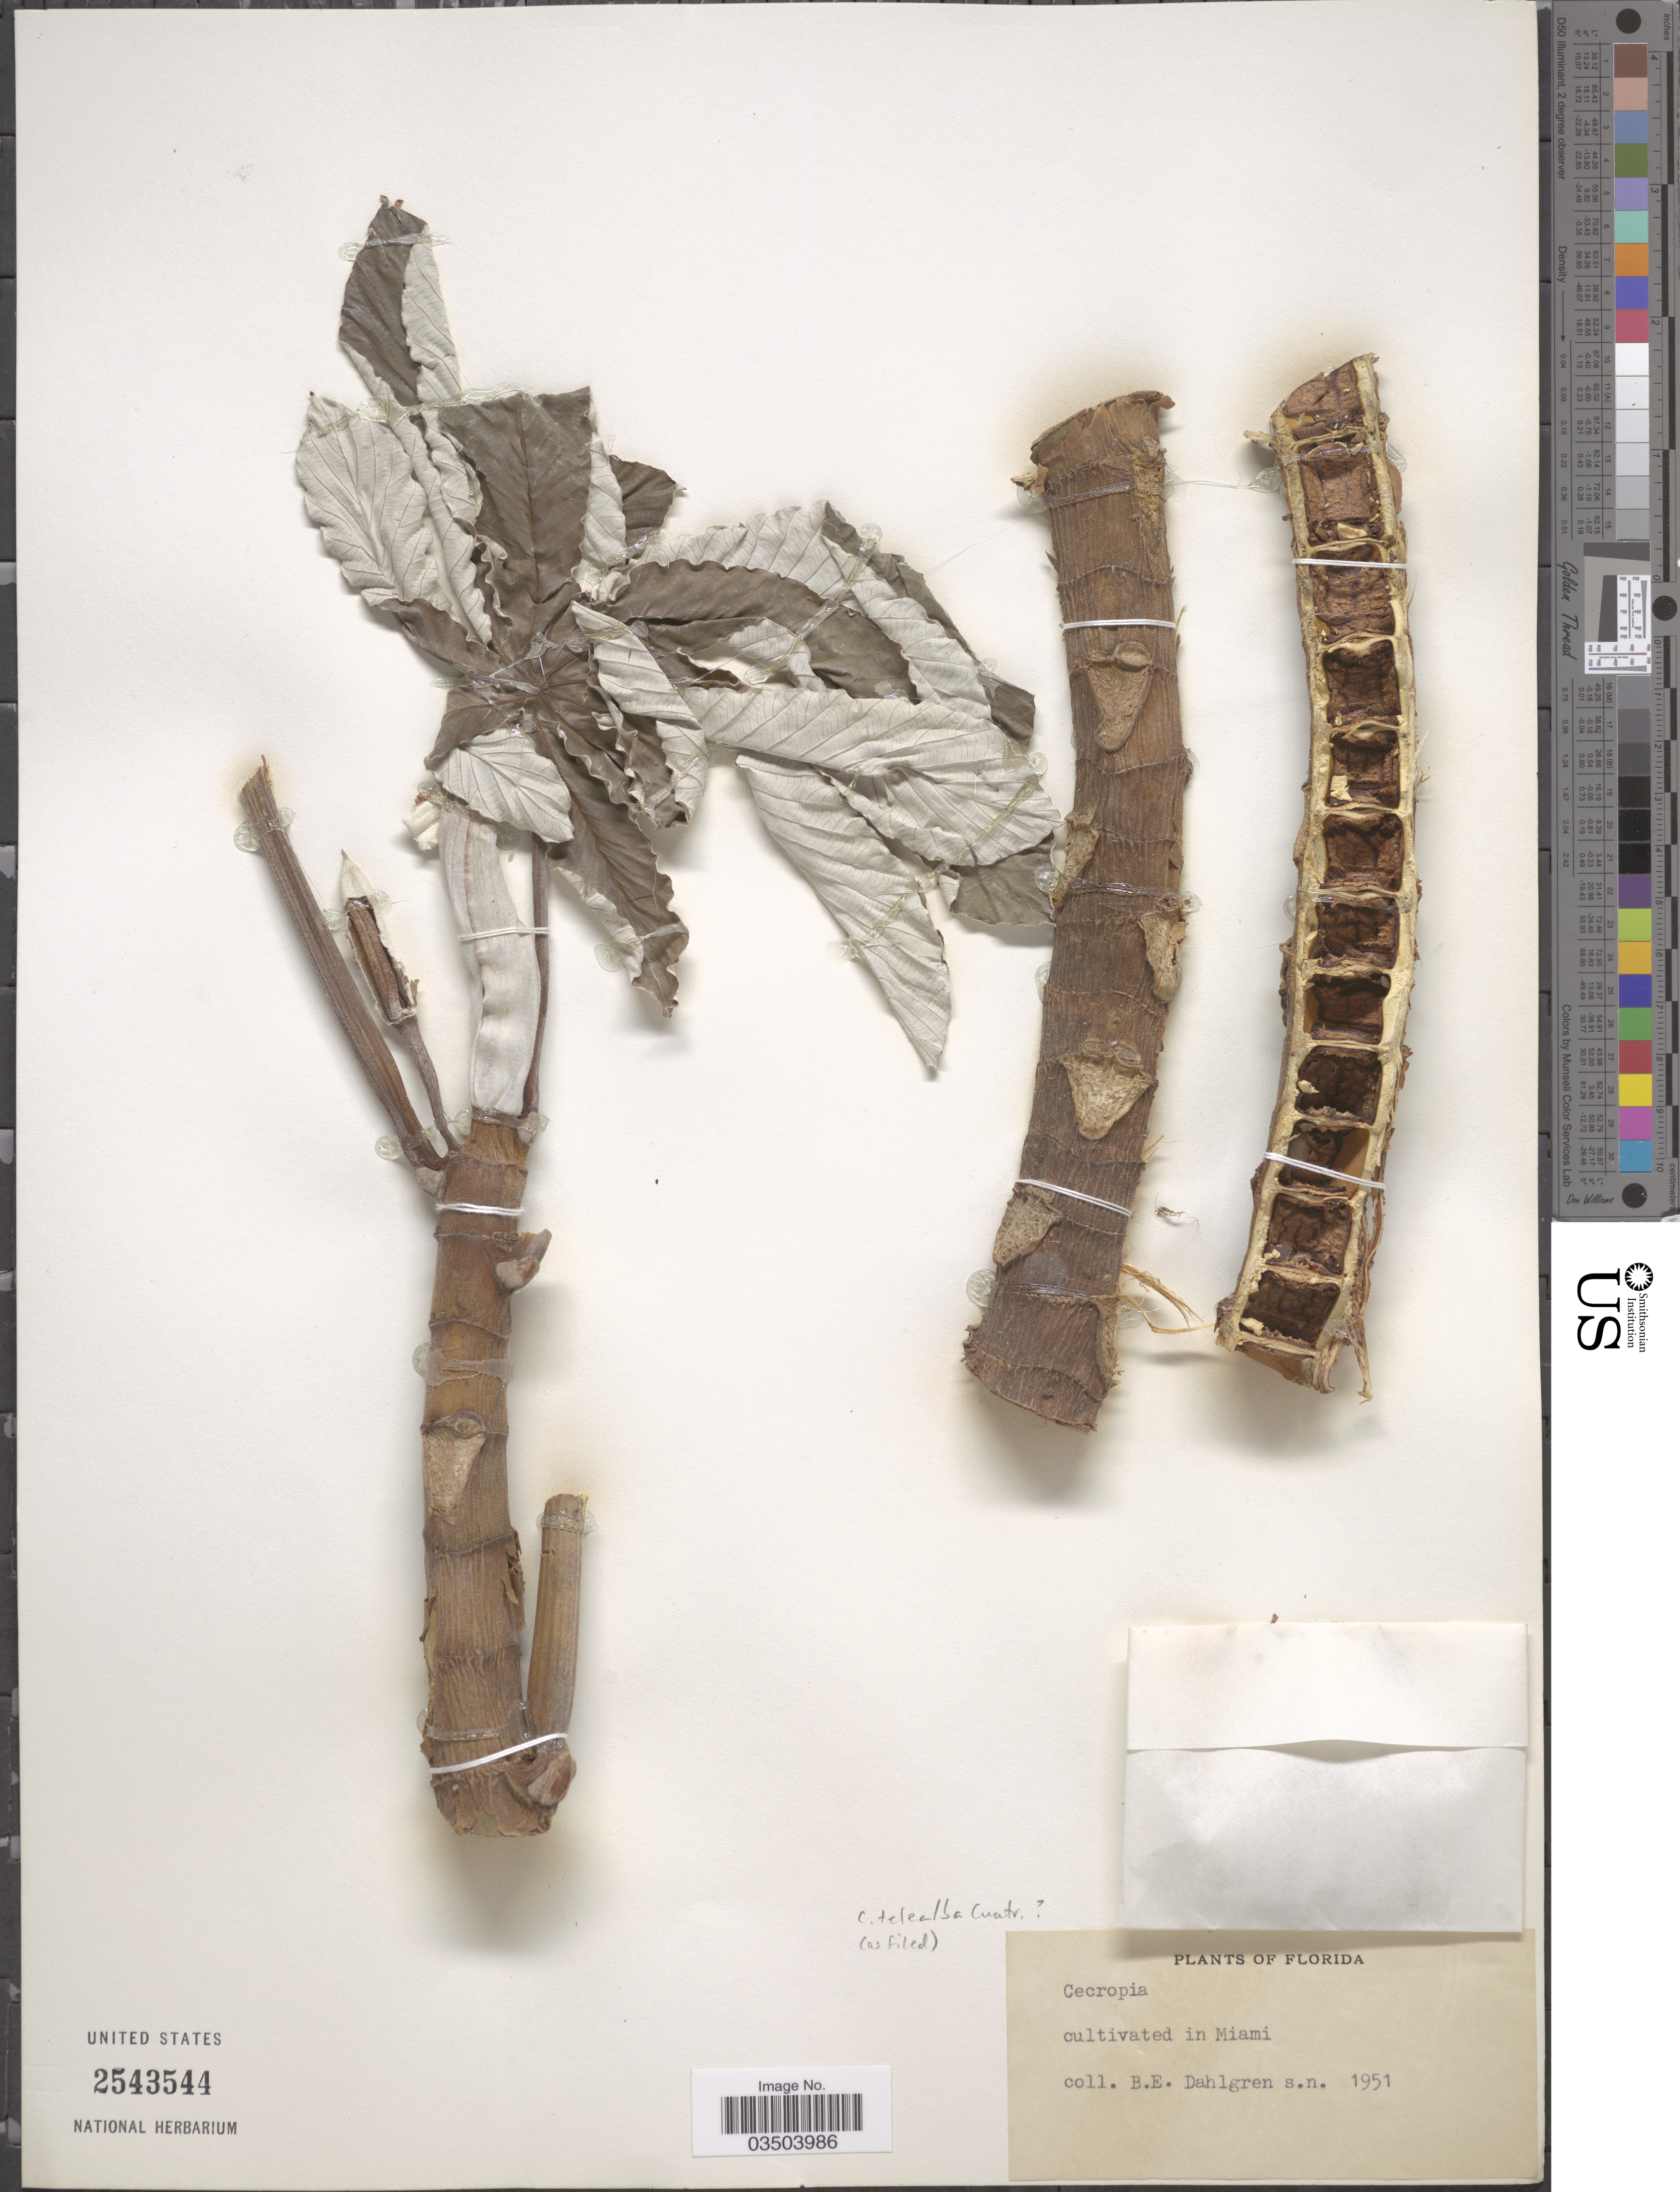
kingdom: Plantae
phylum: Tracheophyta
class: Magnoliopsida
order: Rosales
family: Urticaceae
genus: Cecropia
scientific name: Cecropia sp.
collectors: B. E. Dahlgren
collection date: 1951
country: United States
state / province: Florida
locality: In Miami.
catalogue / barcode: US 2543544